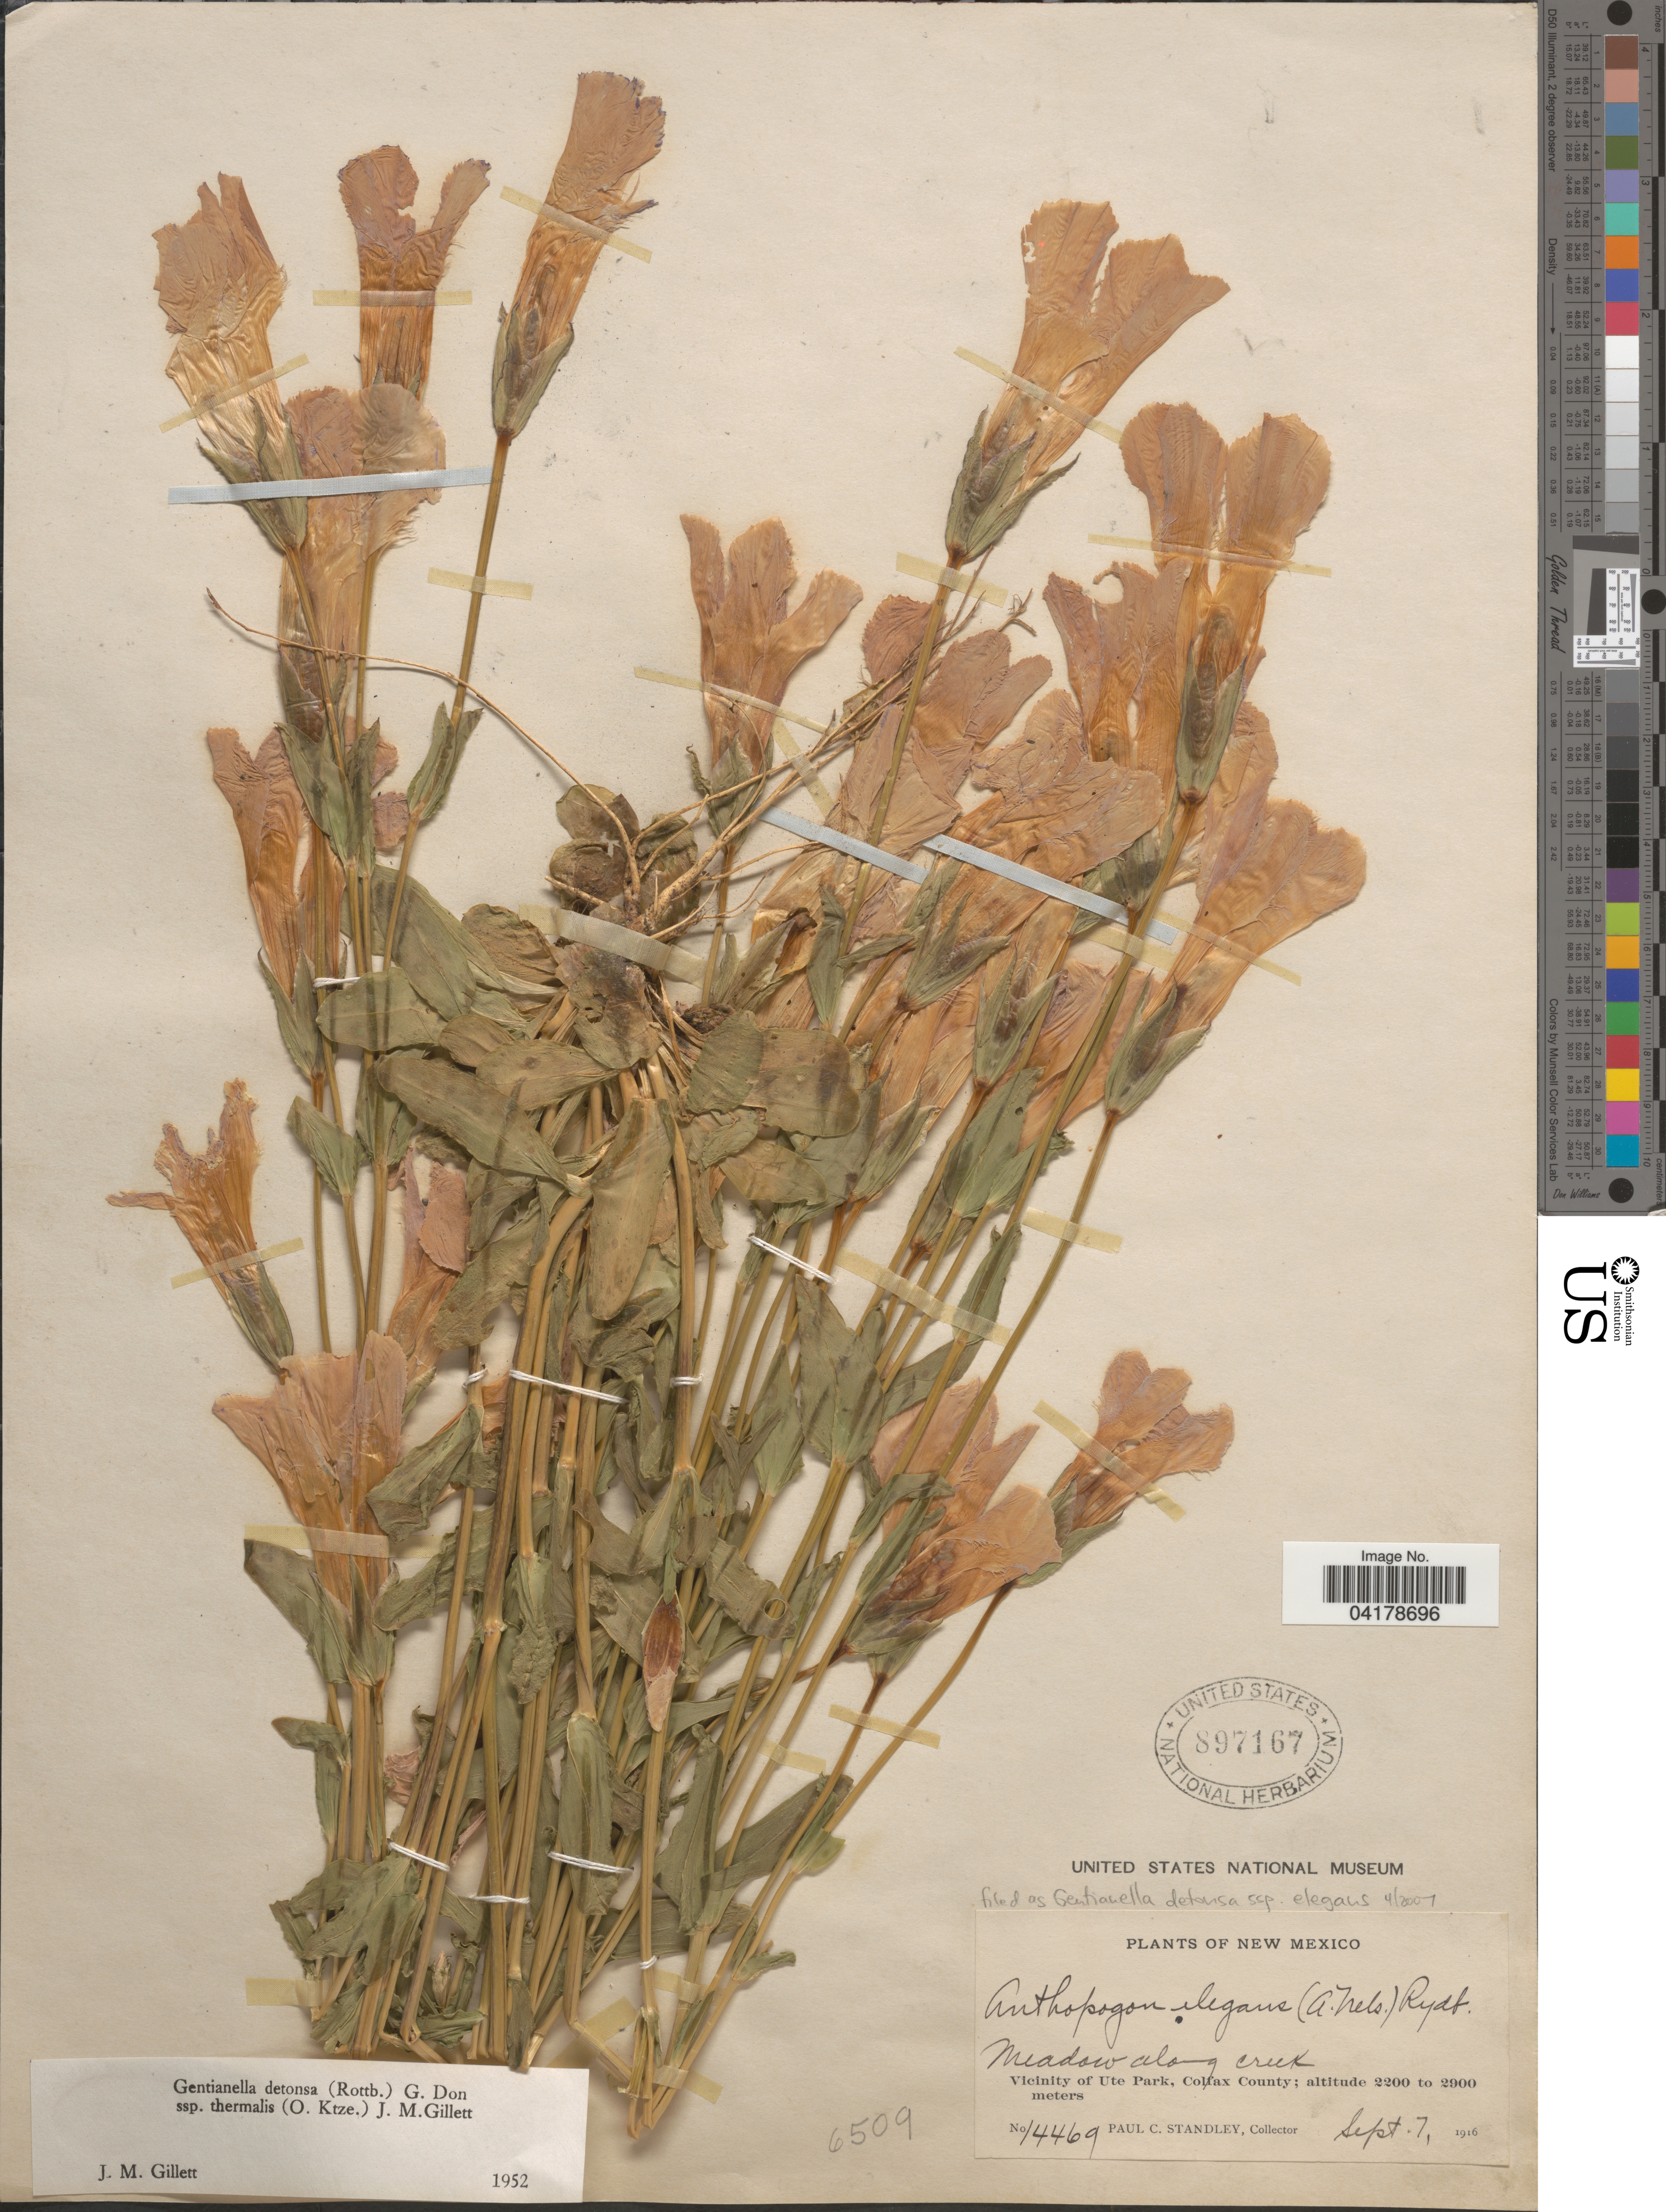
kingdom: Plantae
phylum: Tracheophyta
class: Magnoliopsida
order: Gentianales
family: Gentianaceae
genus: Gentianella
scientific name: Gentianella detonsa subsp. thermalis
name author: (Kuntze) J.M. Gillett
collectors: P. C. Standley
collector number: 14469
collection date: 1916-09-07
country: United States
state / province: New Mexico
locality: Vicinity of Ute Park, Colfax County.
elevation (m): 2200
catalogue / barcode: US 897167